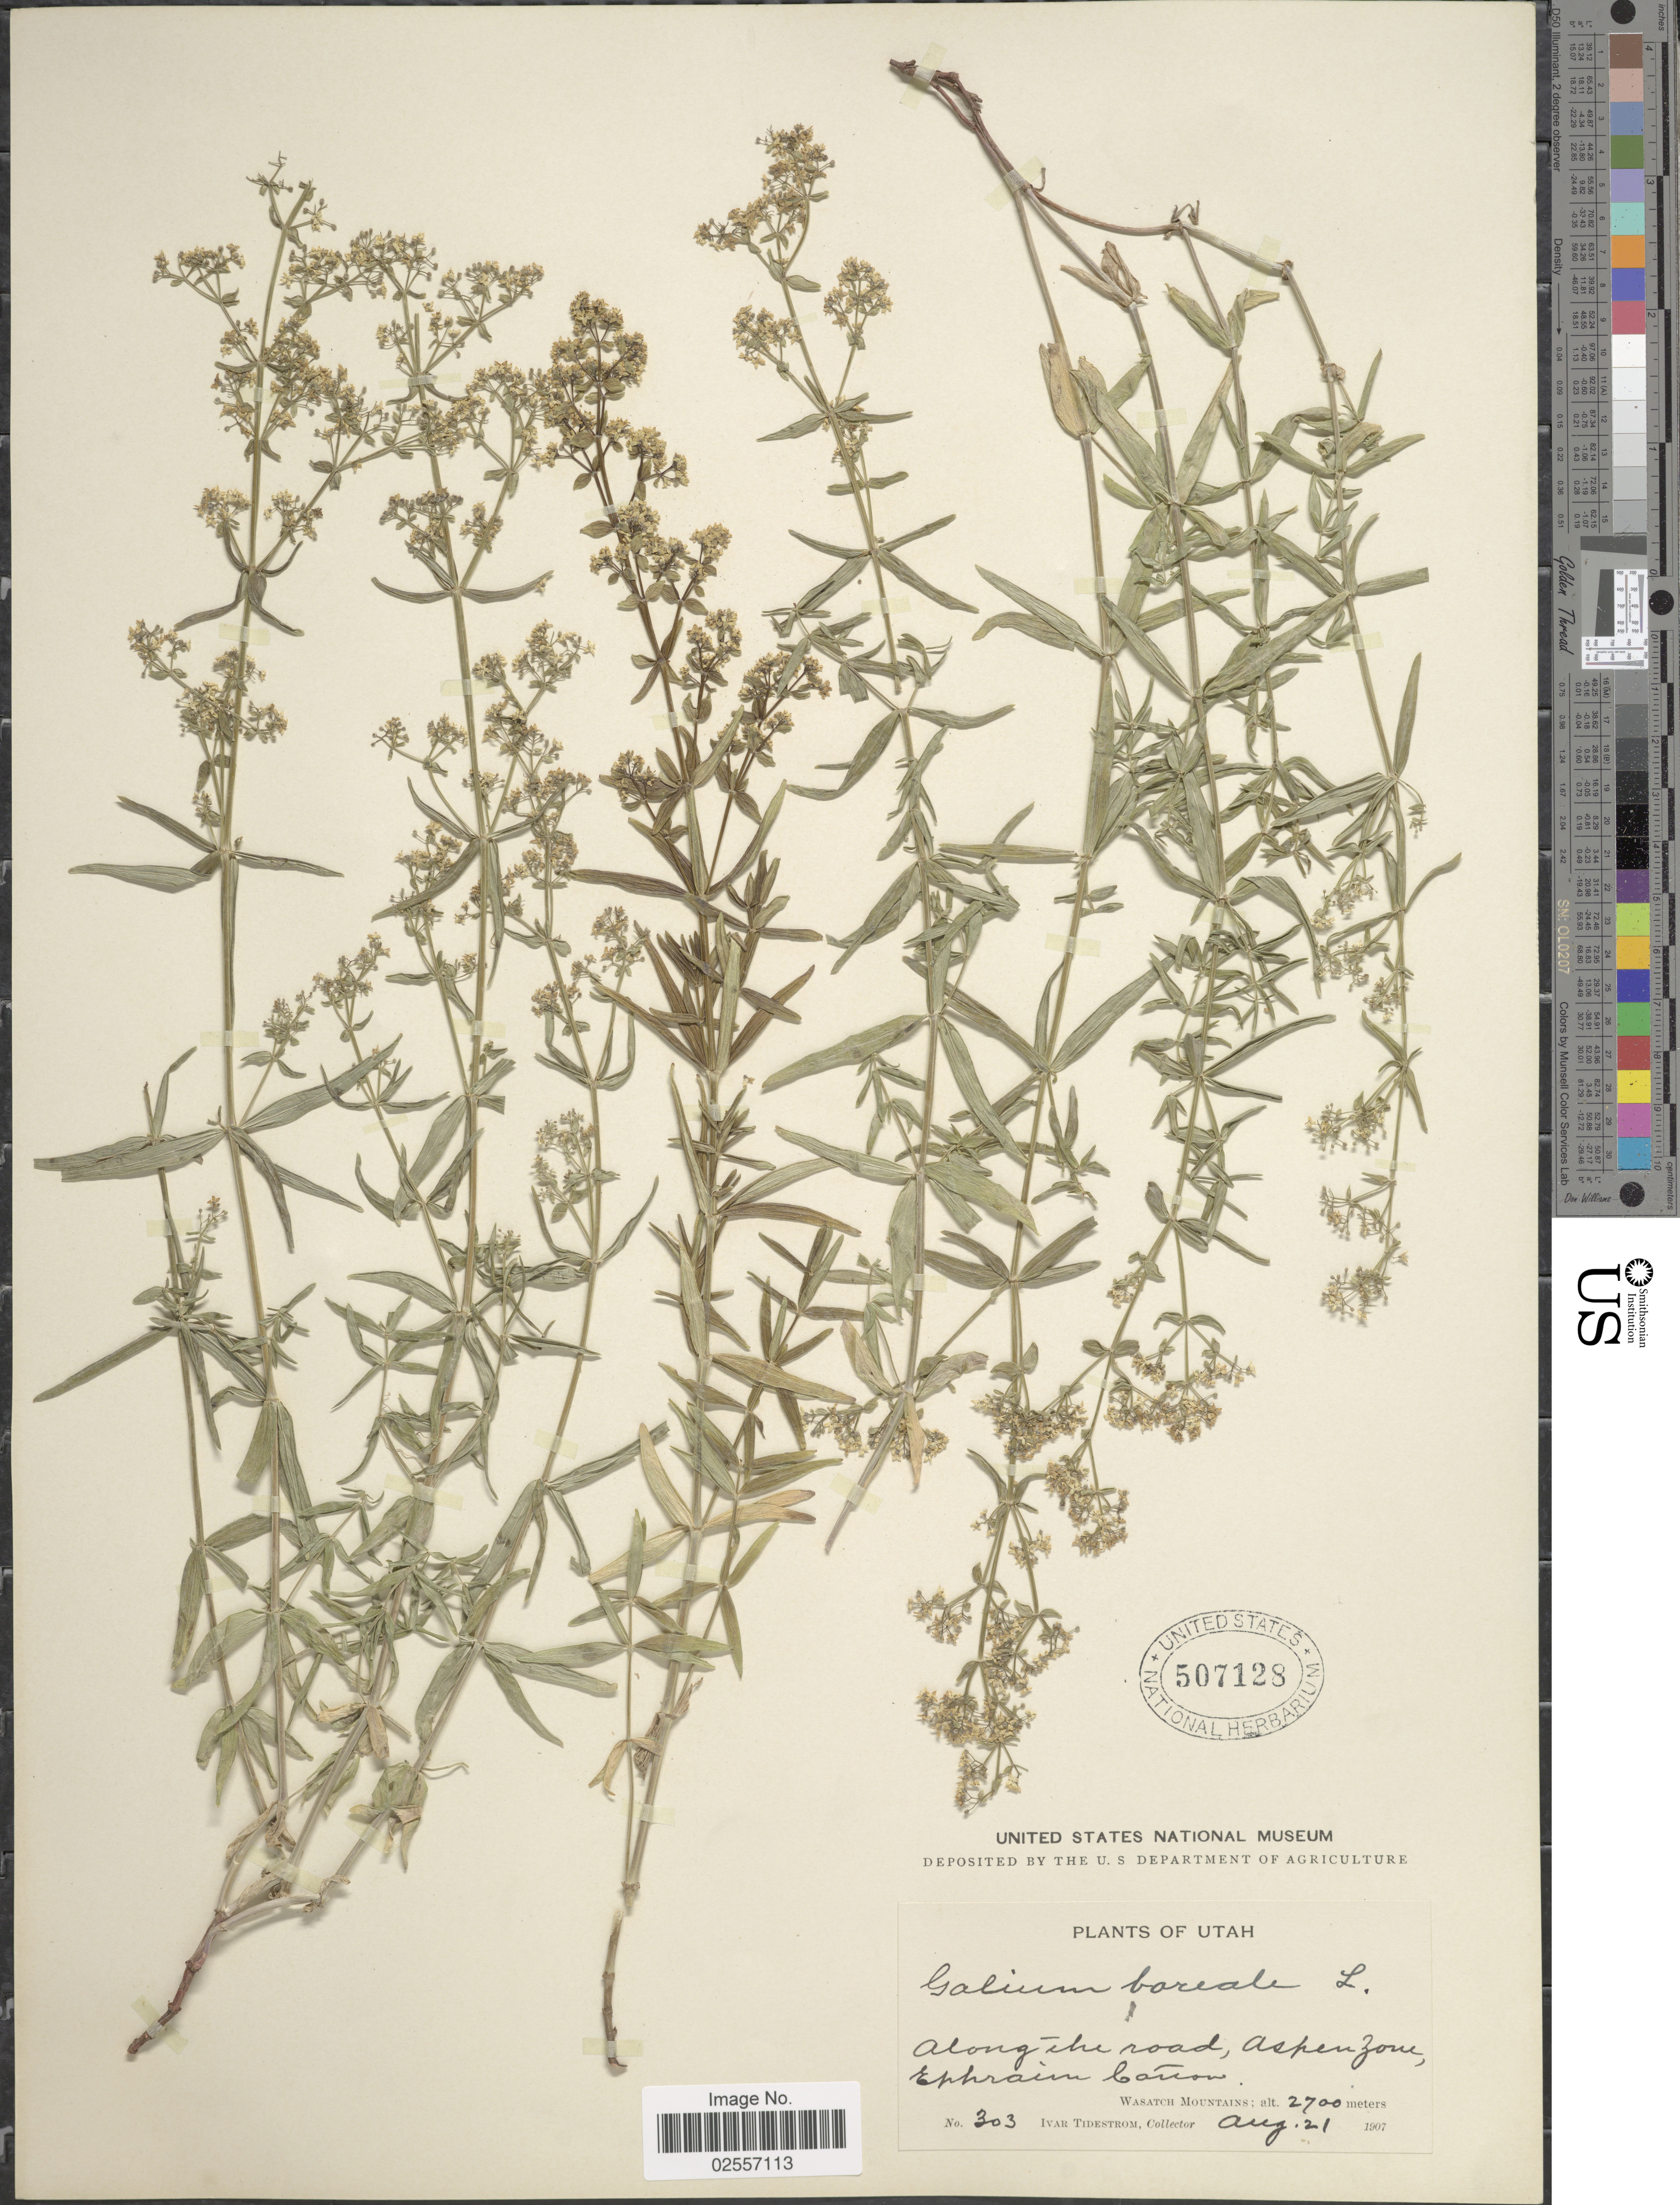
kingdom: Plantae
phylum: Tracheophyta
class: Magnoliopsida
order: Gentianales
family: Rubiaceae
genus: Galium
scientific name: Galium boreale L.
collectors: I. F. Tidestrom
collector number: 303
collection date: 1907-08-21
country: United States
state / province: Utah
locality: Along the road, Aspen Zone, Ephraim Cañon. Wasatch Mountains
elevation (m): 2700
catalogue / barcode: US 507128